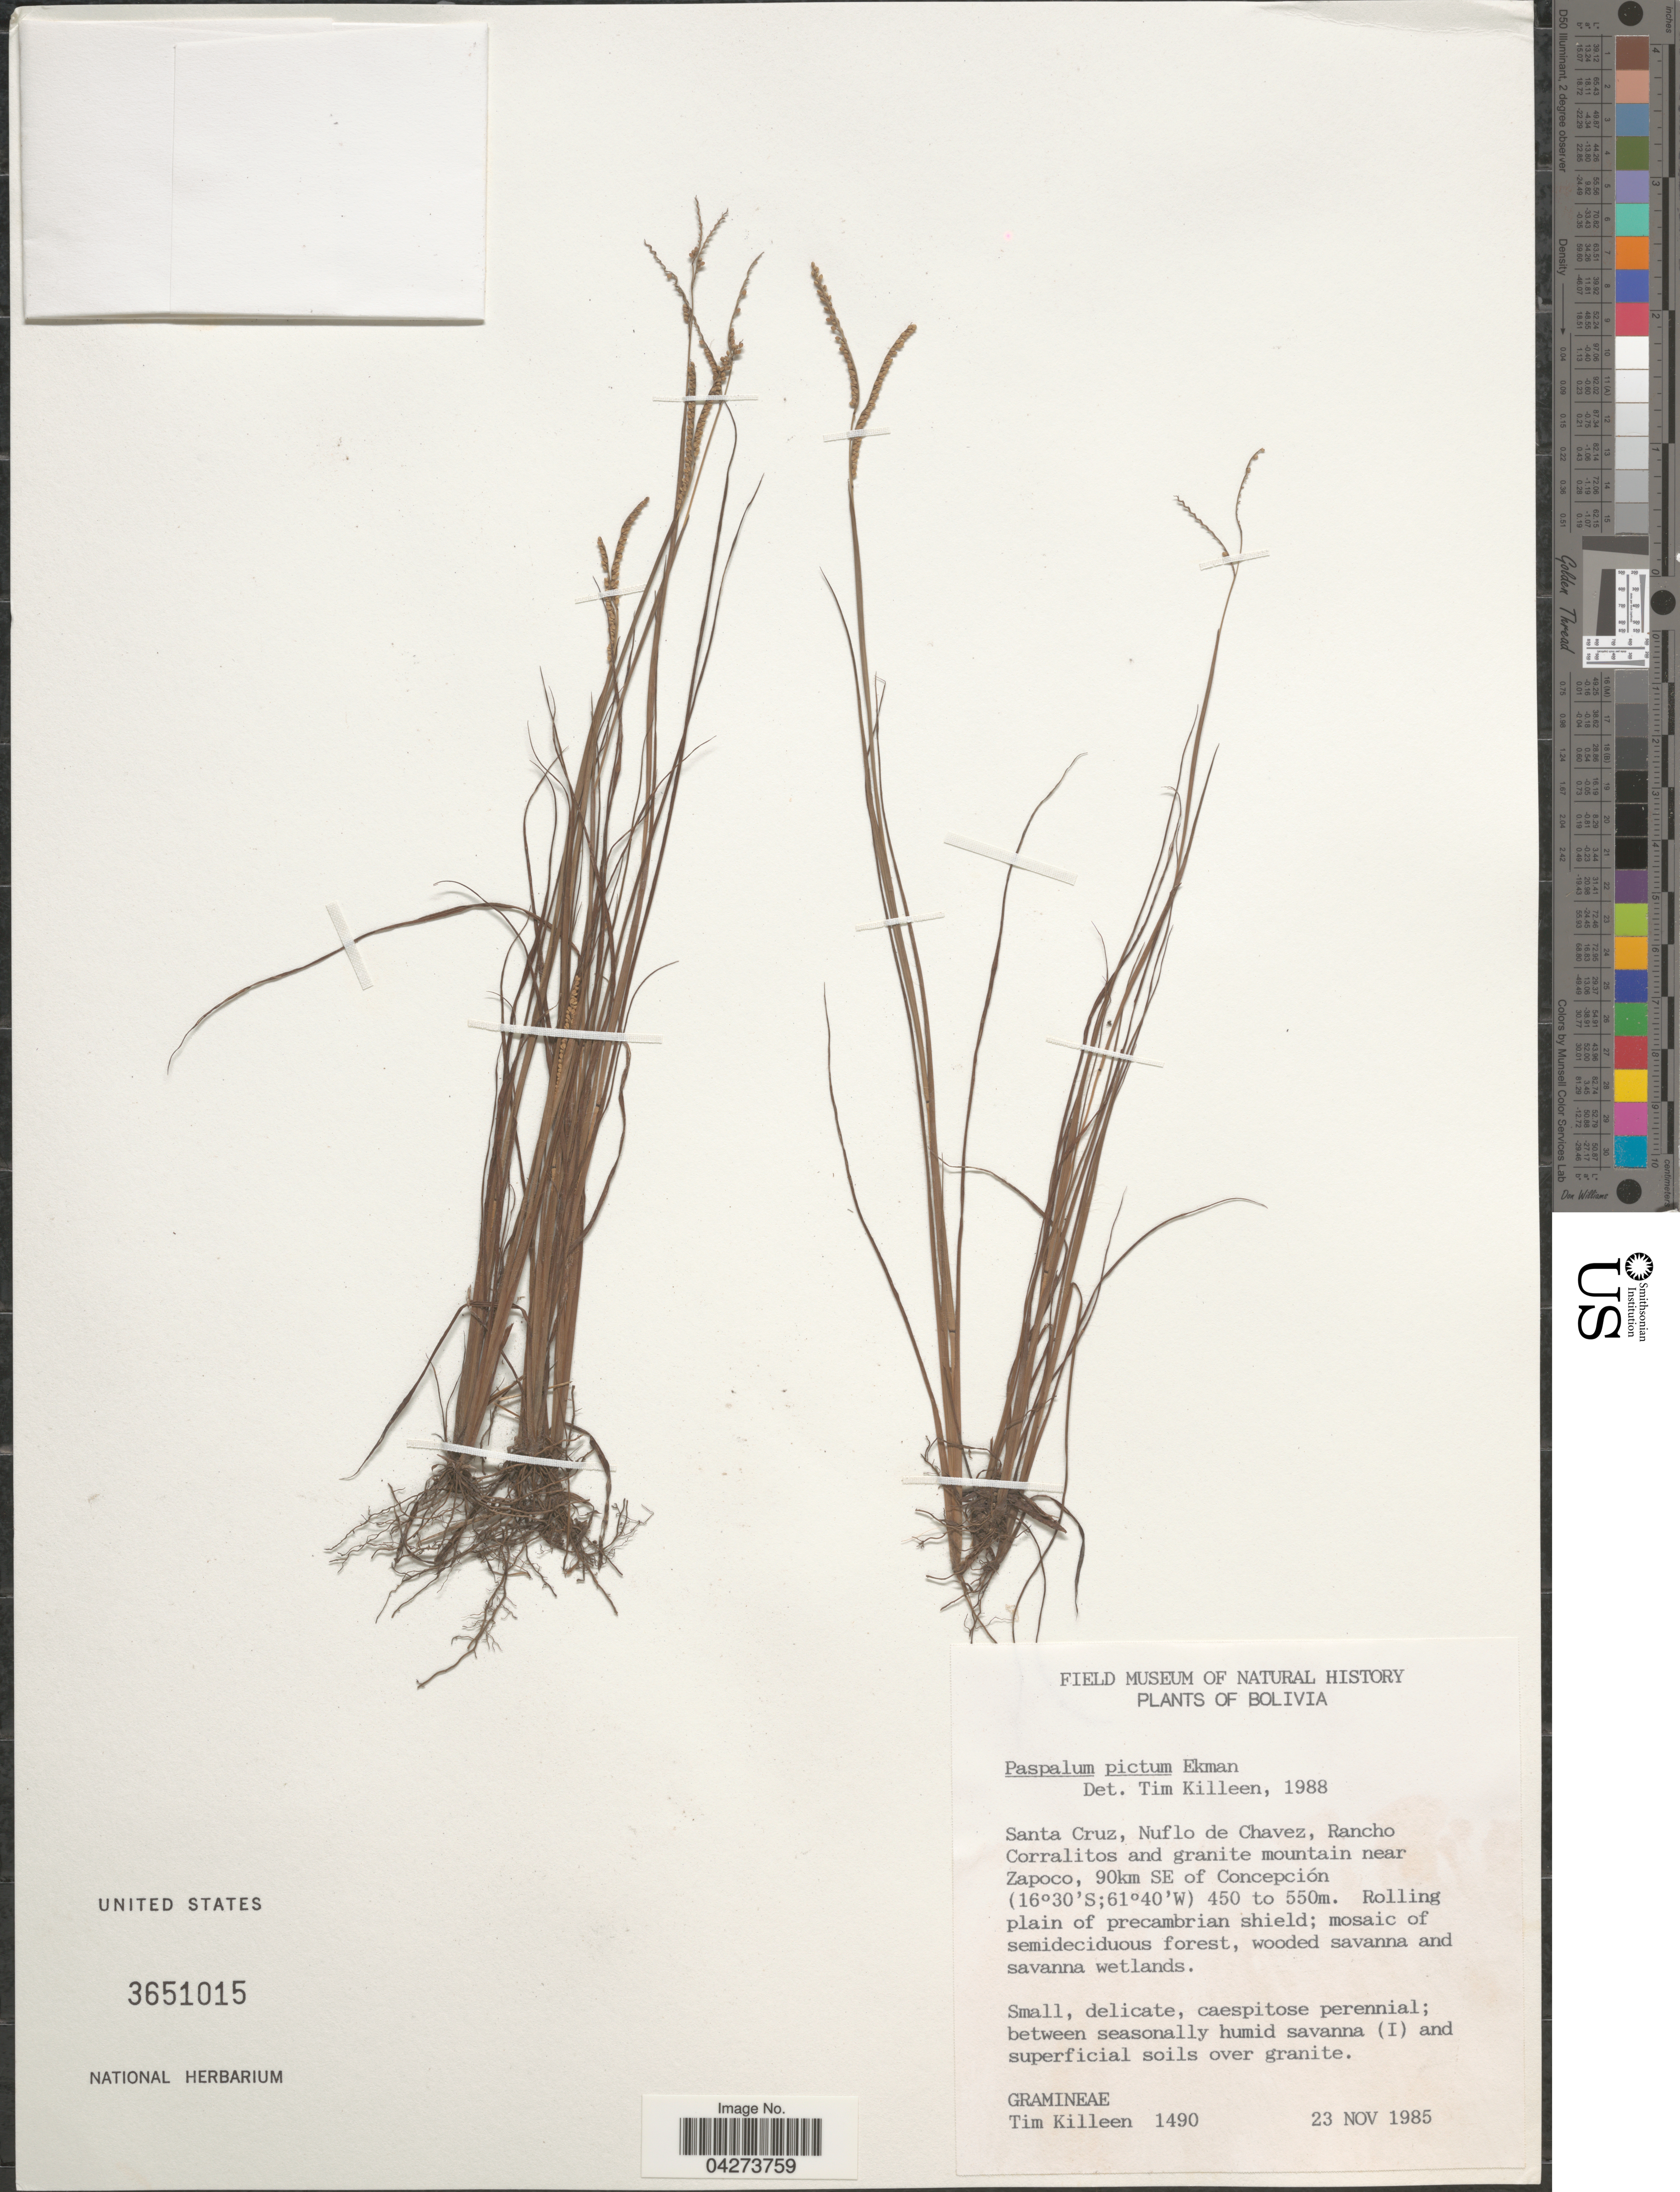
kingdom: Plantae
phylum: Tracheophyta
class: Liliopsida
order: Poales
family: Poaceae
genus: Paspalum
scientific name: Paspalum pictum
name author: Ekman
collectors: T. J. Killeen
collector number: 1490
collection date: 1985-11-23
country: Bolivia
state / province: Santa Cruz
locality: Santa Cruz, Nuflo de Chavez, Rancho Corralitos and granite mountain near Zapoco, 90km SE of Concepción.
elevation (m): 450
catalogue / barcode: US 3651015